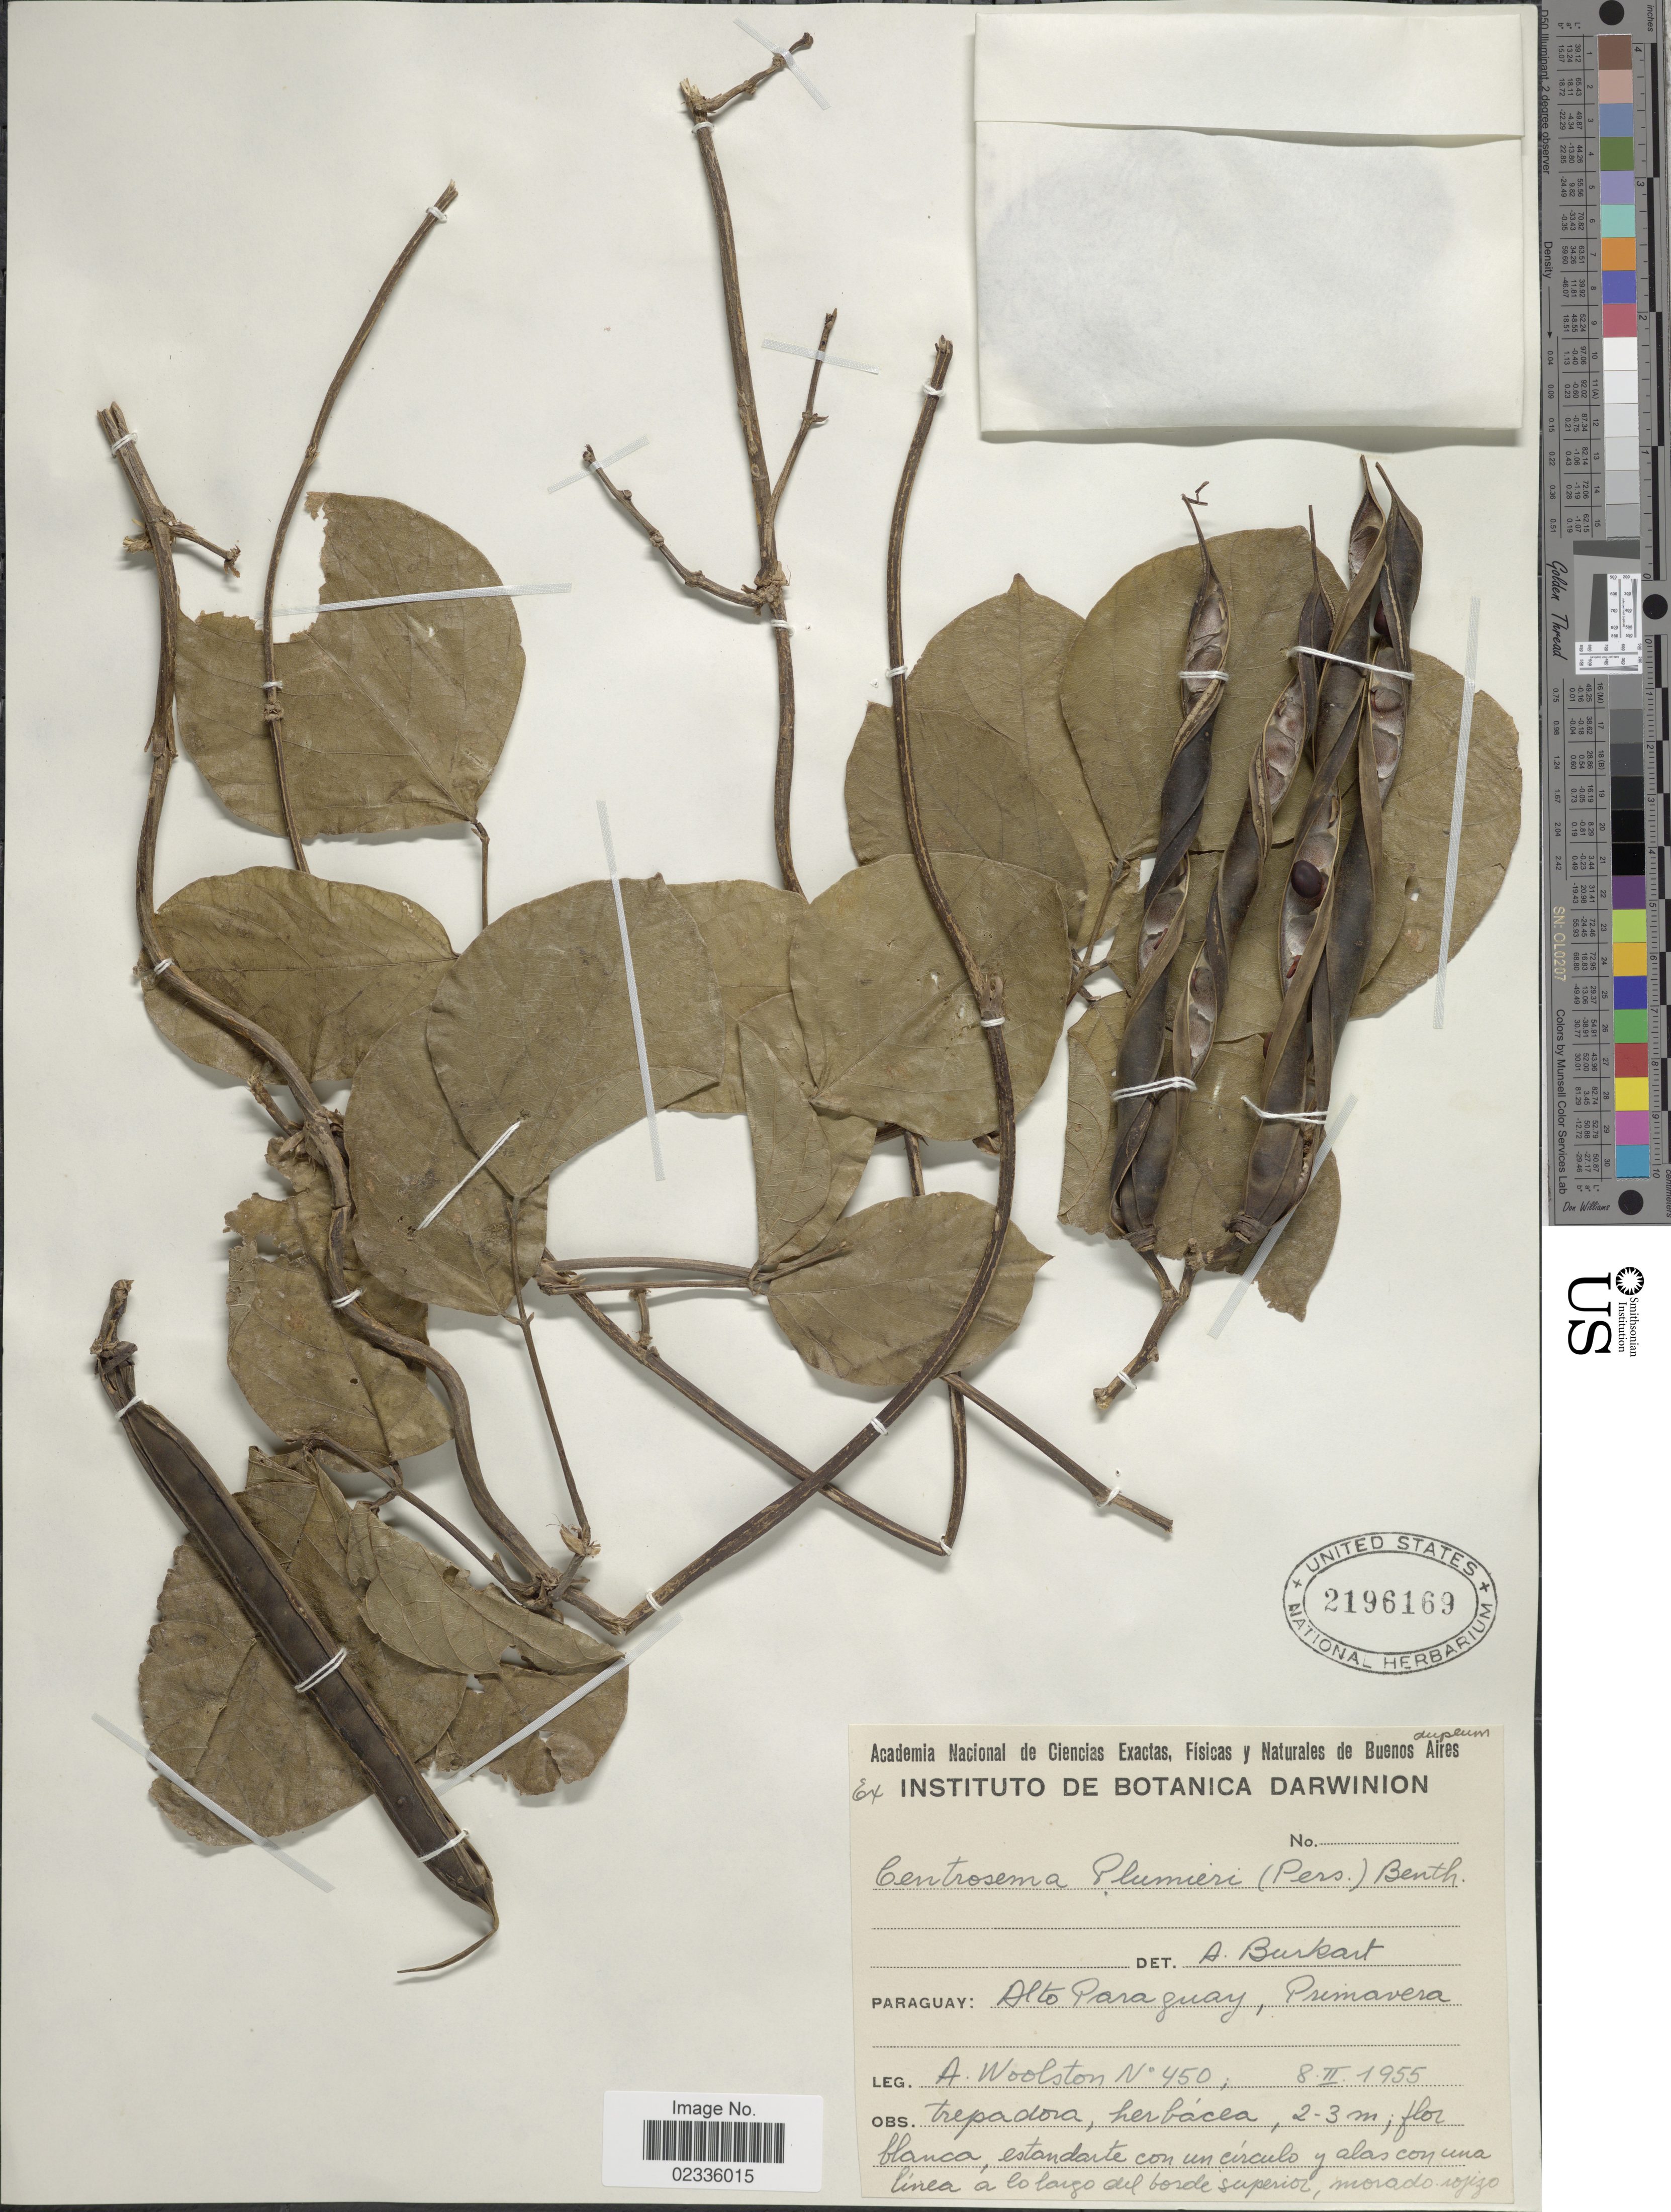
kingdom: Plantae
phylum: Tracheophyta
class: Magnoliopsida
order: Fabales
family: Fabaceae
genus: Centrosema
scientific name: Centrosema plumieri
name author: (Turpin ex Pers.) Benth.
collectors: A. Woolston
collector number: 450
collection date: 1955-02-08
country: Paraguay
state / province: Alto Paraguay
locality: Primavera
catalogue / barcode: US 2196169